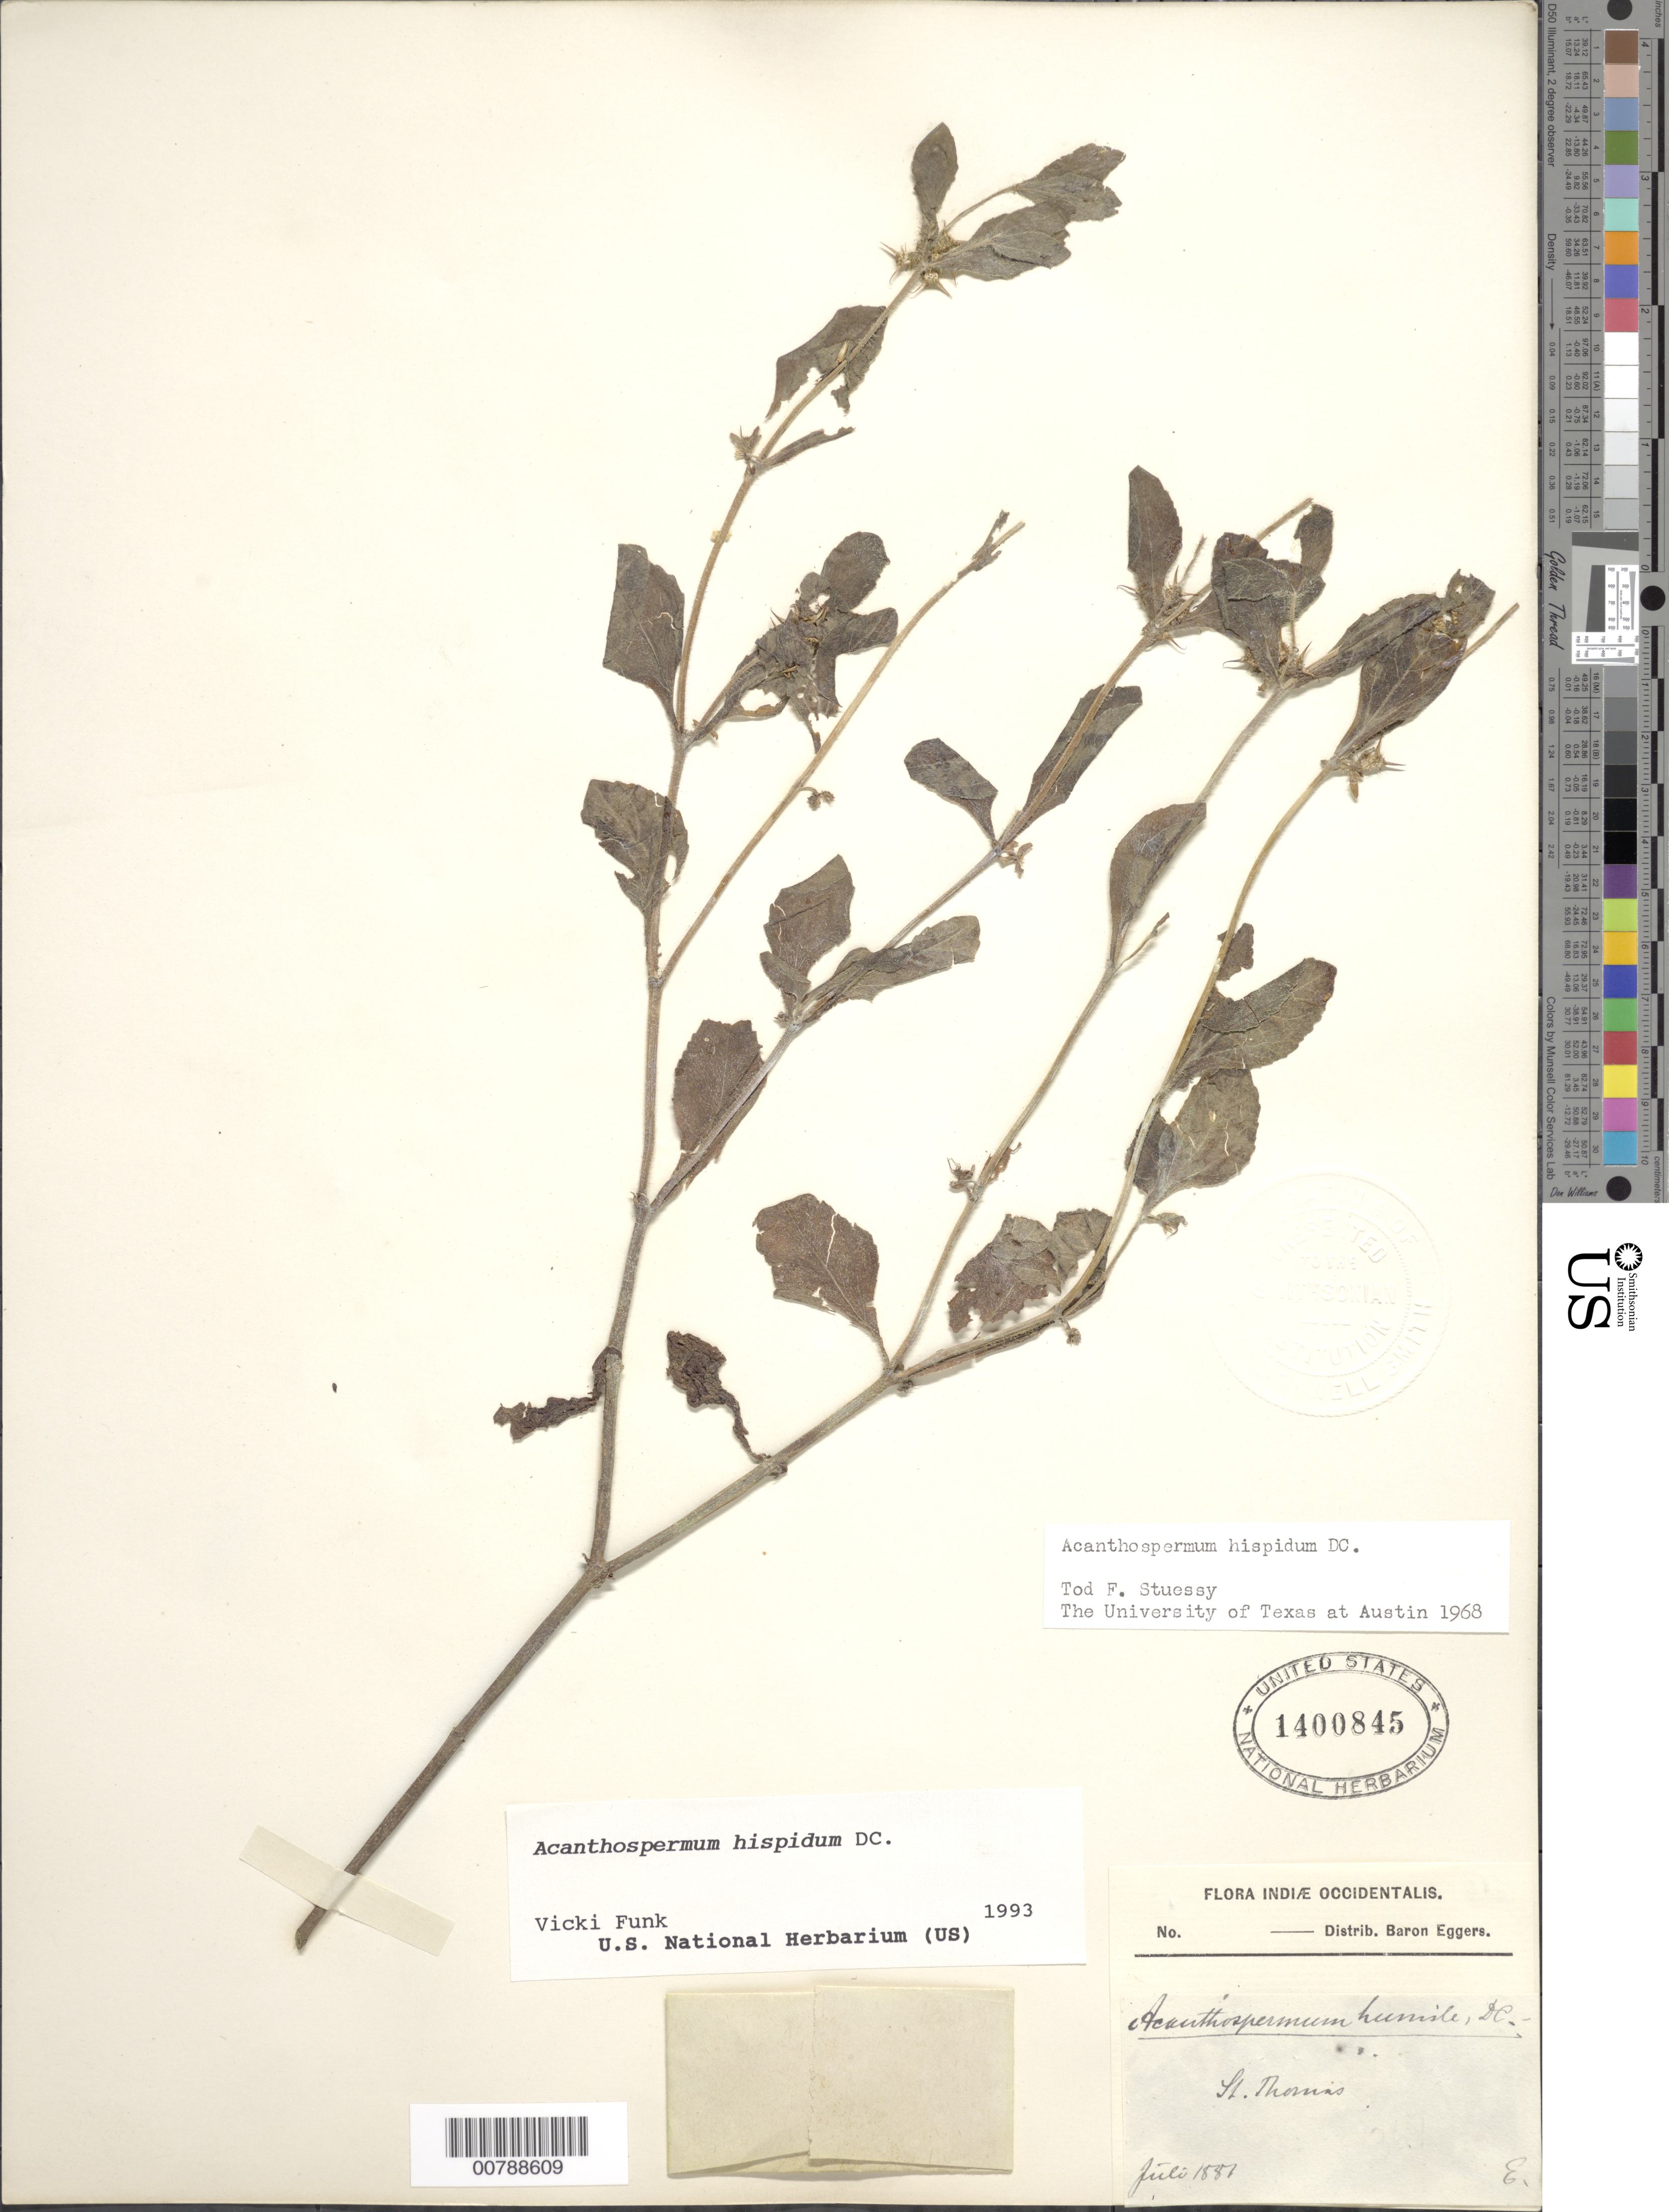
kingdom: Plantae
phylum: Tracheophyta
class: Magnoliopsida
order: Asterales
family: Asteraceae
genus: Acanthospermum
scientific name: Acanthospermum hispidum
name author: DC.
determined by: Funk, Vicki A., (BOT), Smithsonian Institution - National Museum of Natural History (UNITED STATES)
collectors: H. F. A. von Eggers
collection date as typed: Jul 1881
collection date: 1881-07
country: U.S. Virgin Islands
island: St. Thomas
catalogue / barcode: US 1400845